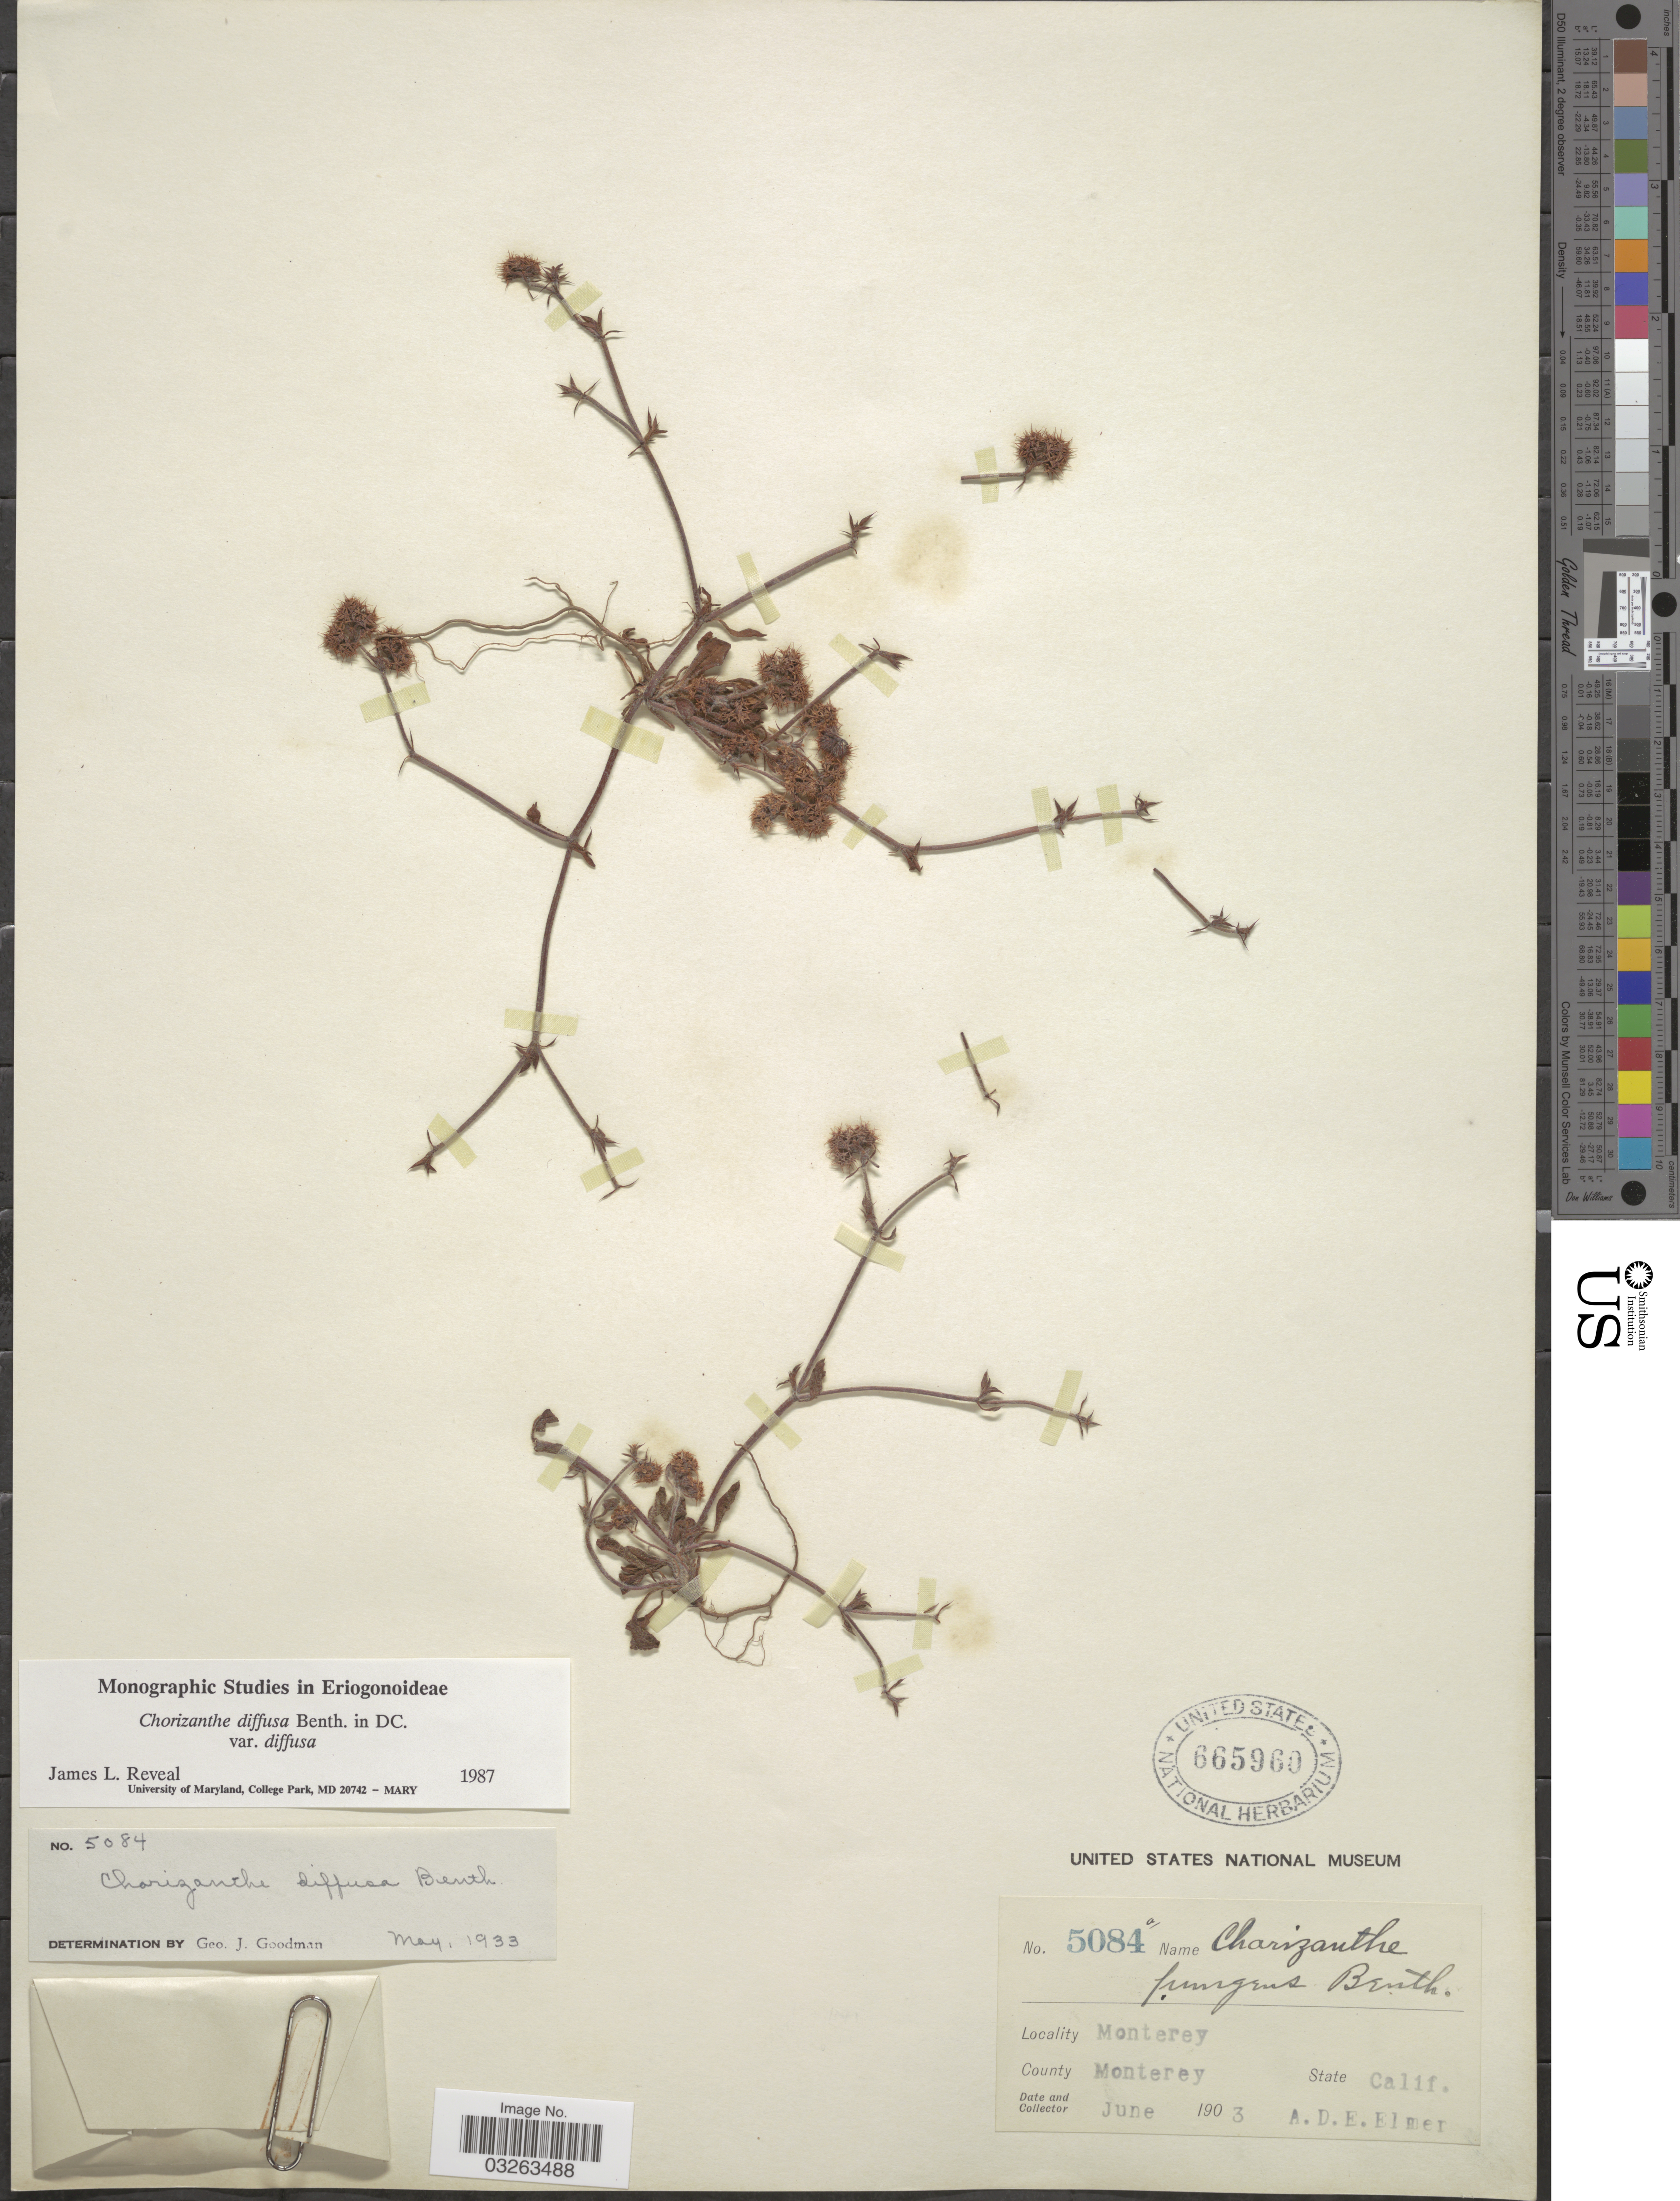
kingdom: Plantae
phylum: Tracheophyta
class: Magnoliopsida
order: Caryophyllales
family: Polygonaceae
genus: Chorizanthe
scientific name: Chorizanthe diffusa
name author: Benth.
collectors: A. D. E. Elmer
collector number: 5084a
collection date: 1903-06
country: United States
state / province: California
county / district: Monterey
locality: Monterey. County Monterey.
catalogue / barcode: US 665960